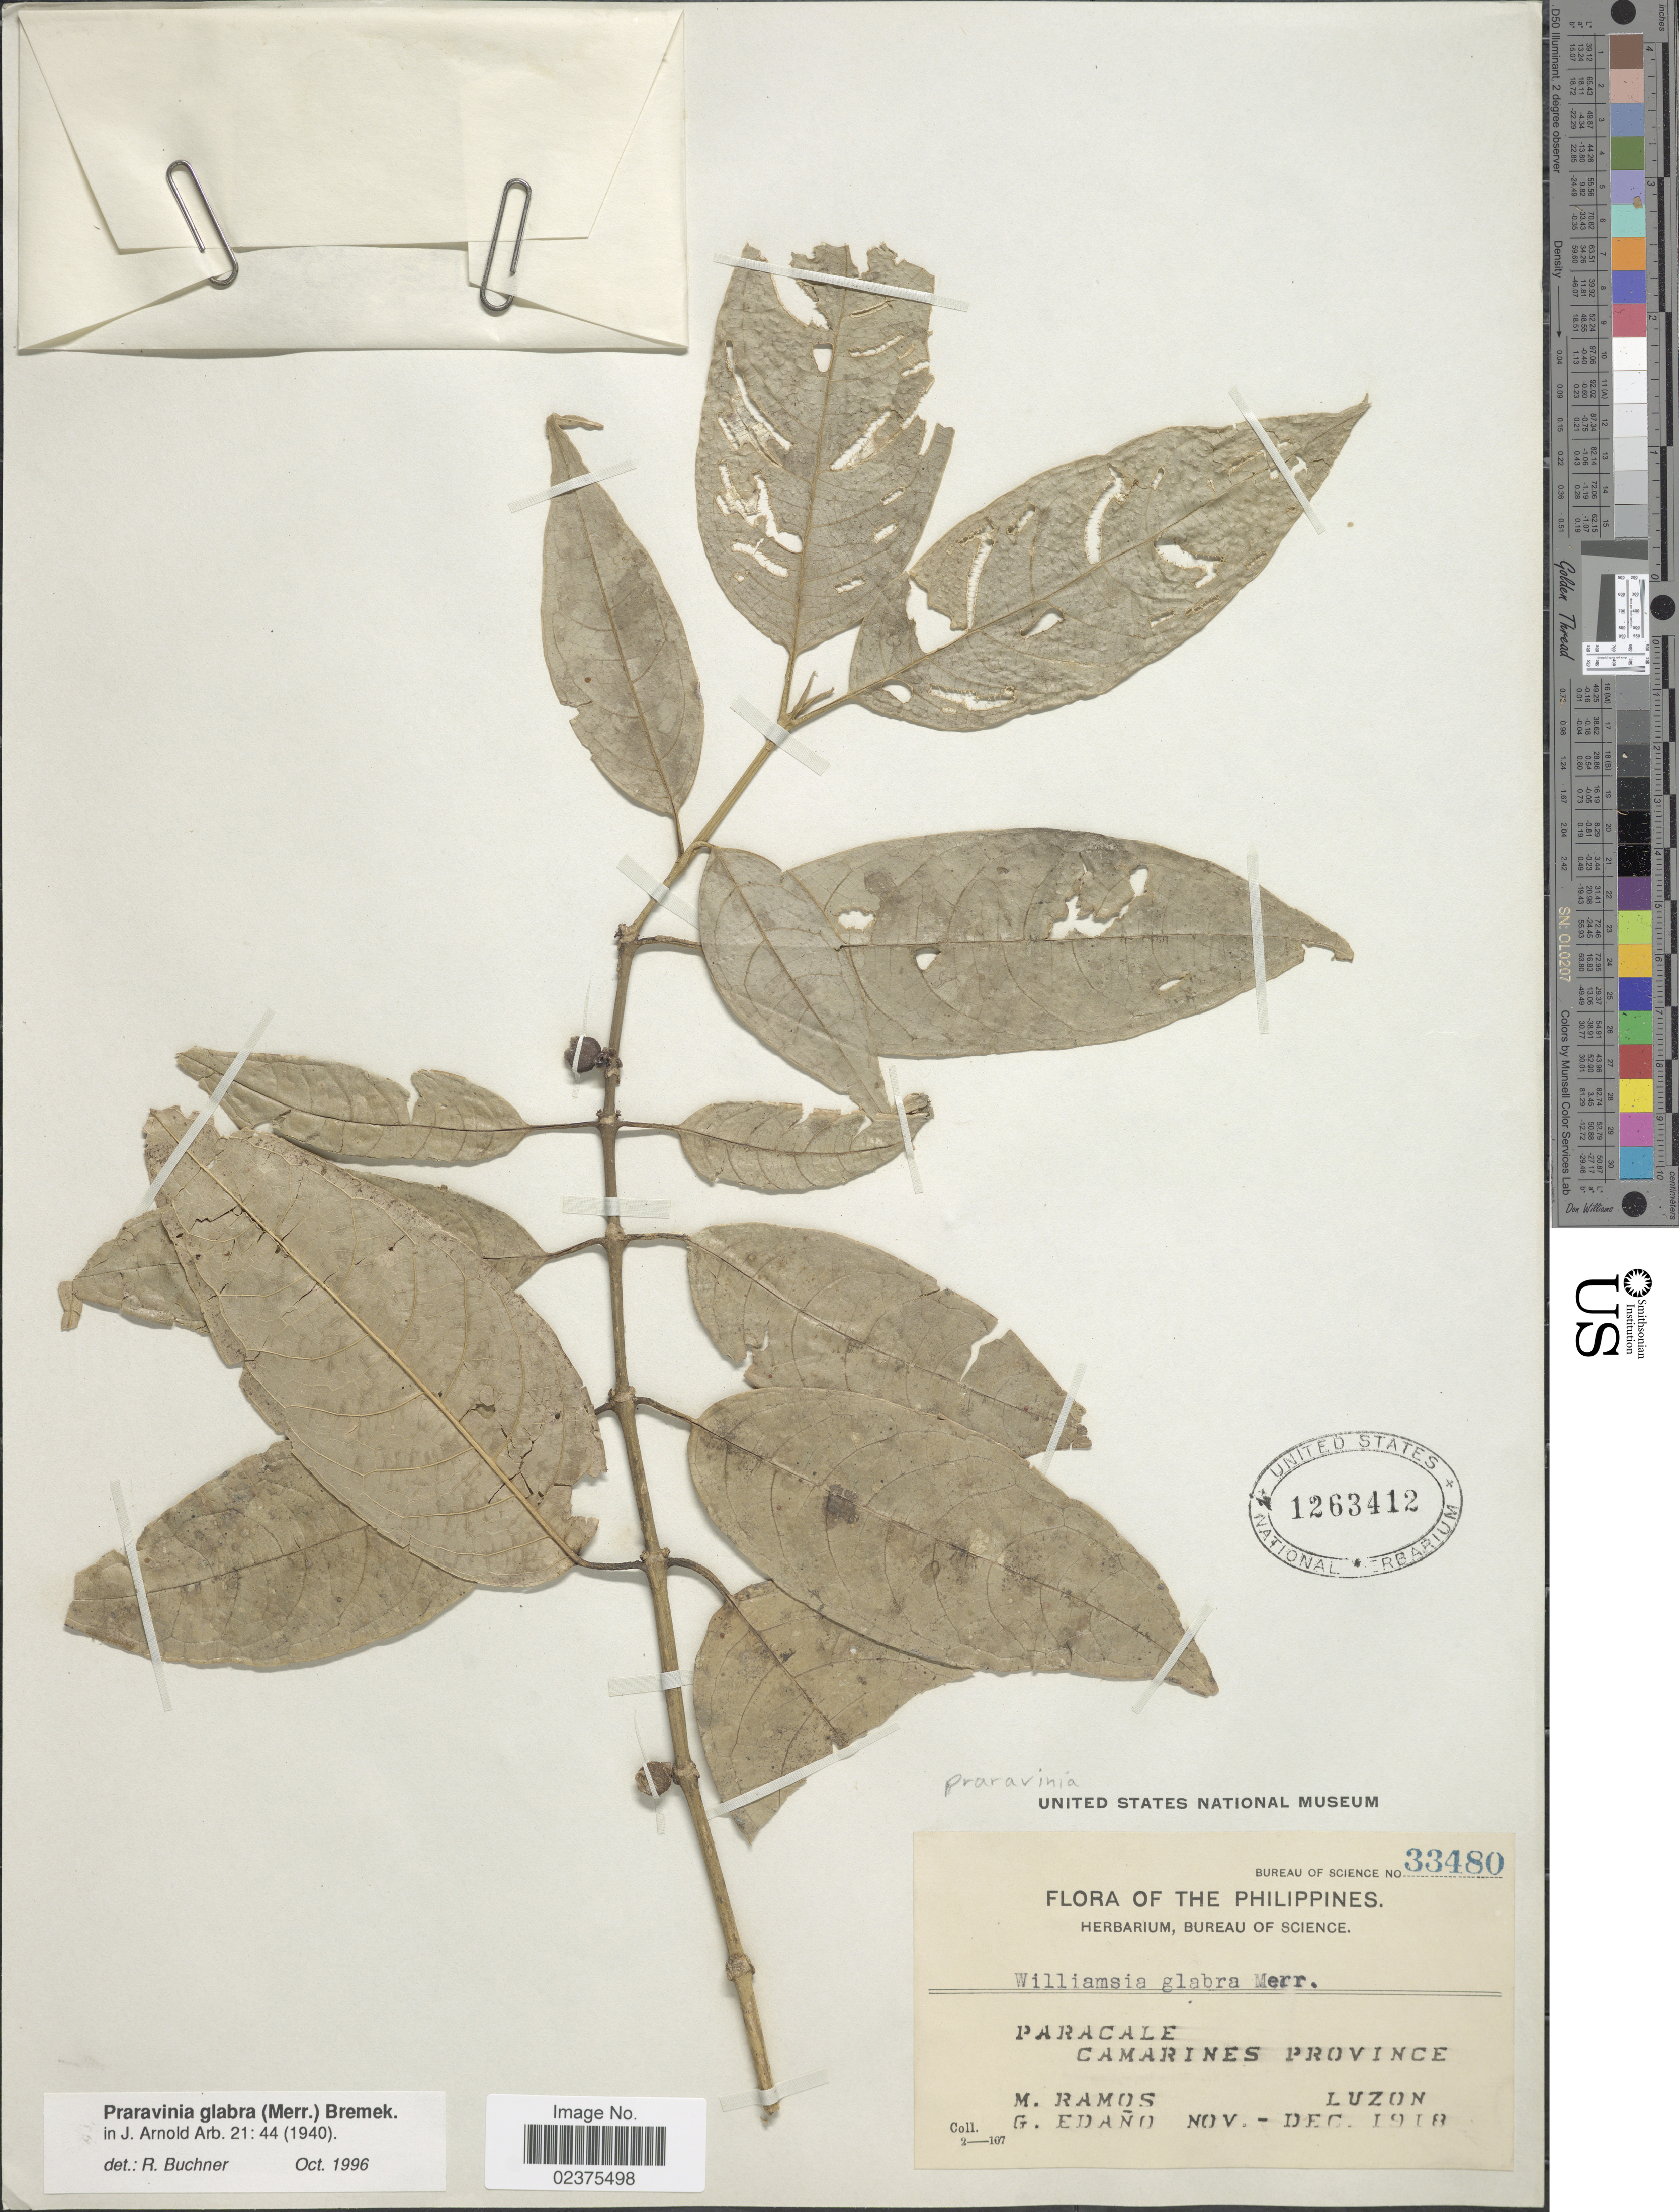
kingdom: Plantae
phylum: Tracheophyta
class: Magnoliopsida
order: Gentianales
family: Rubiaceae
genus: Praravinia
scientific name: Praravinia glabra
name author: (Merr.) Bremek.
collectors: M. Ramos & G. Edaño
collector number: Bureau of Science 33480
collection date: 1918-11/1918-12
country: Philippines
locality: Paracale, Camarines Province, Luzon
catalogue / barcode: US 1263412